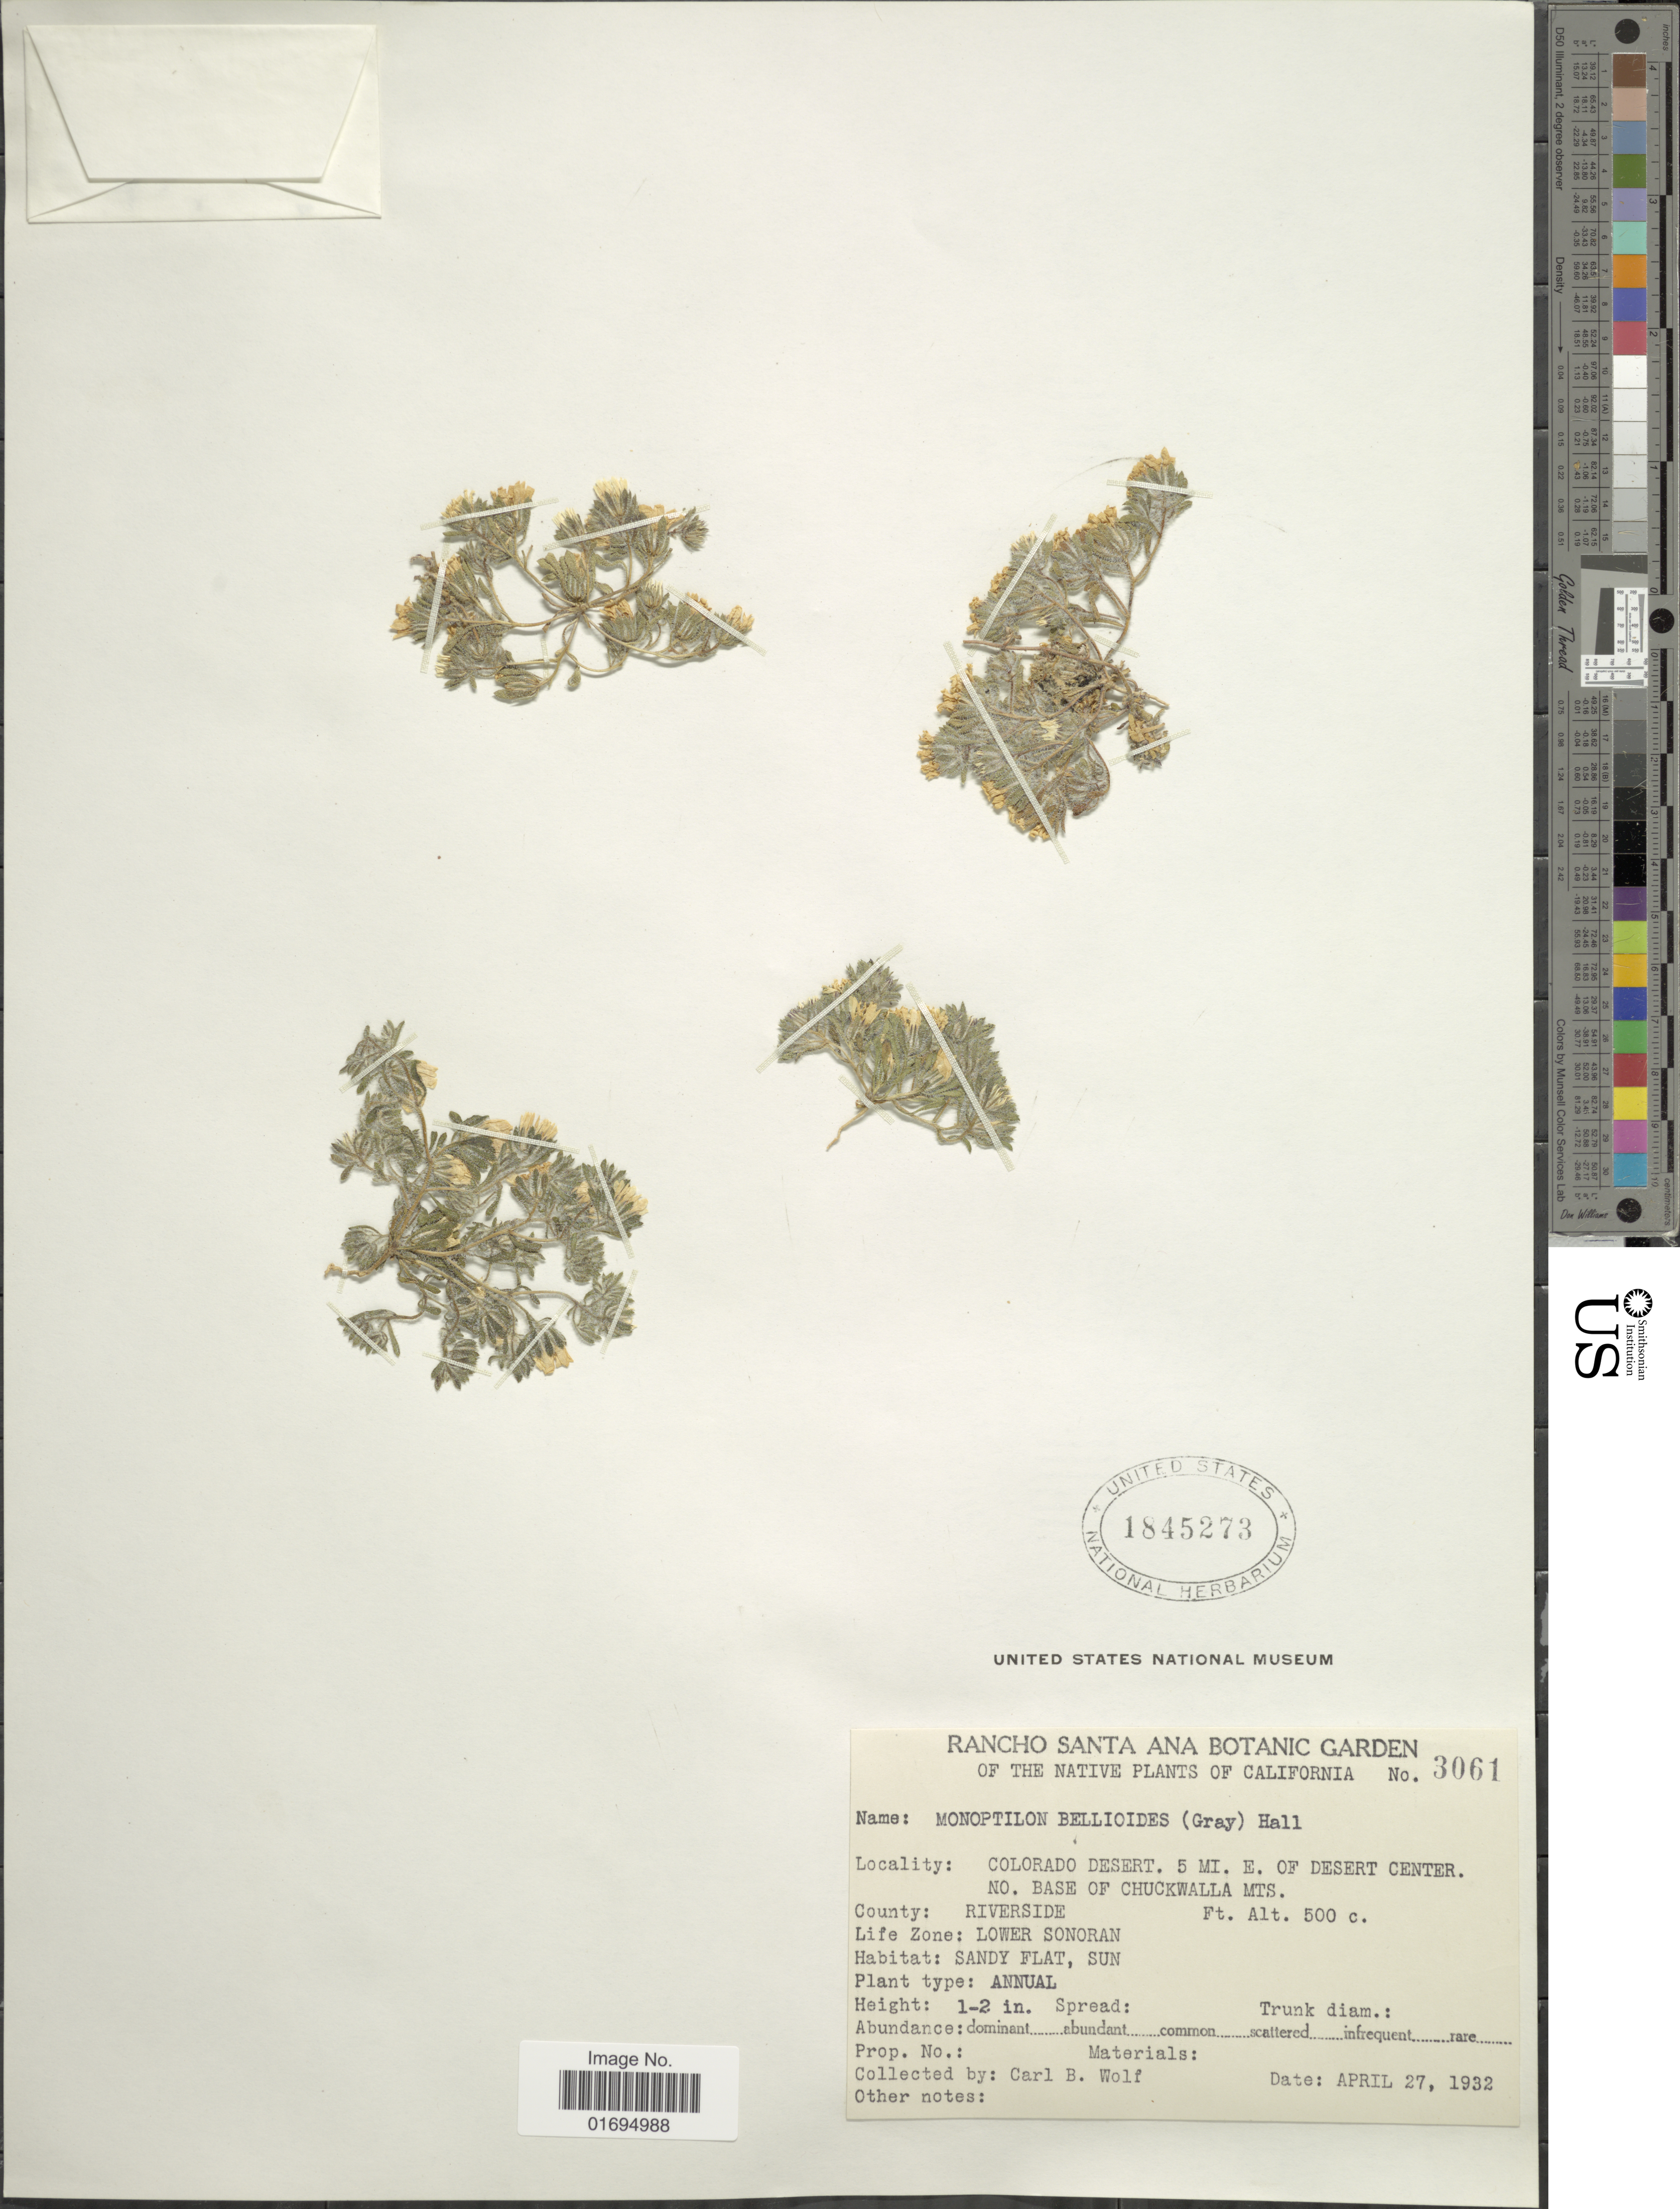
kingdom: Plantae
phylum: Tracheophyta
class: Magnoliopsida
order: Asterales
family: Asteraceae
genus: Monoptilon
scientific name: Monoptilon bellidiforme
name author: Torr. & A. Gray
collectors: C. B. Wolf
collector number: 3061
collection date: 1932-04-27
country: United States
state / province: Colorado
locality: Colorado Desert, 5 MI. E. of Desert Center, NO. Base of Chuckwalla Mts, County Riverside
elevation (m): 152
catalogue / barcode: US 1845273